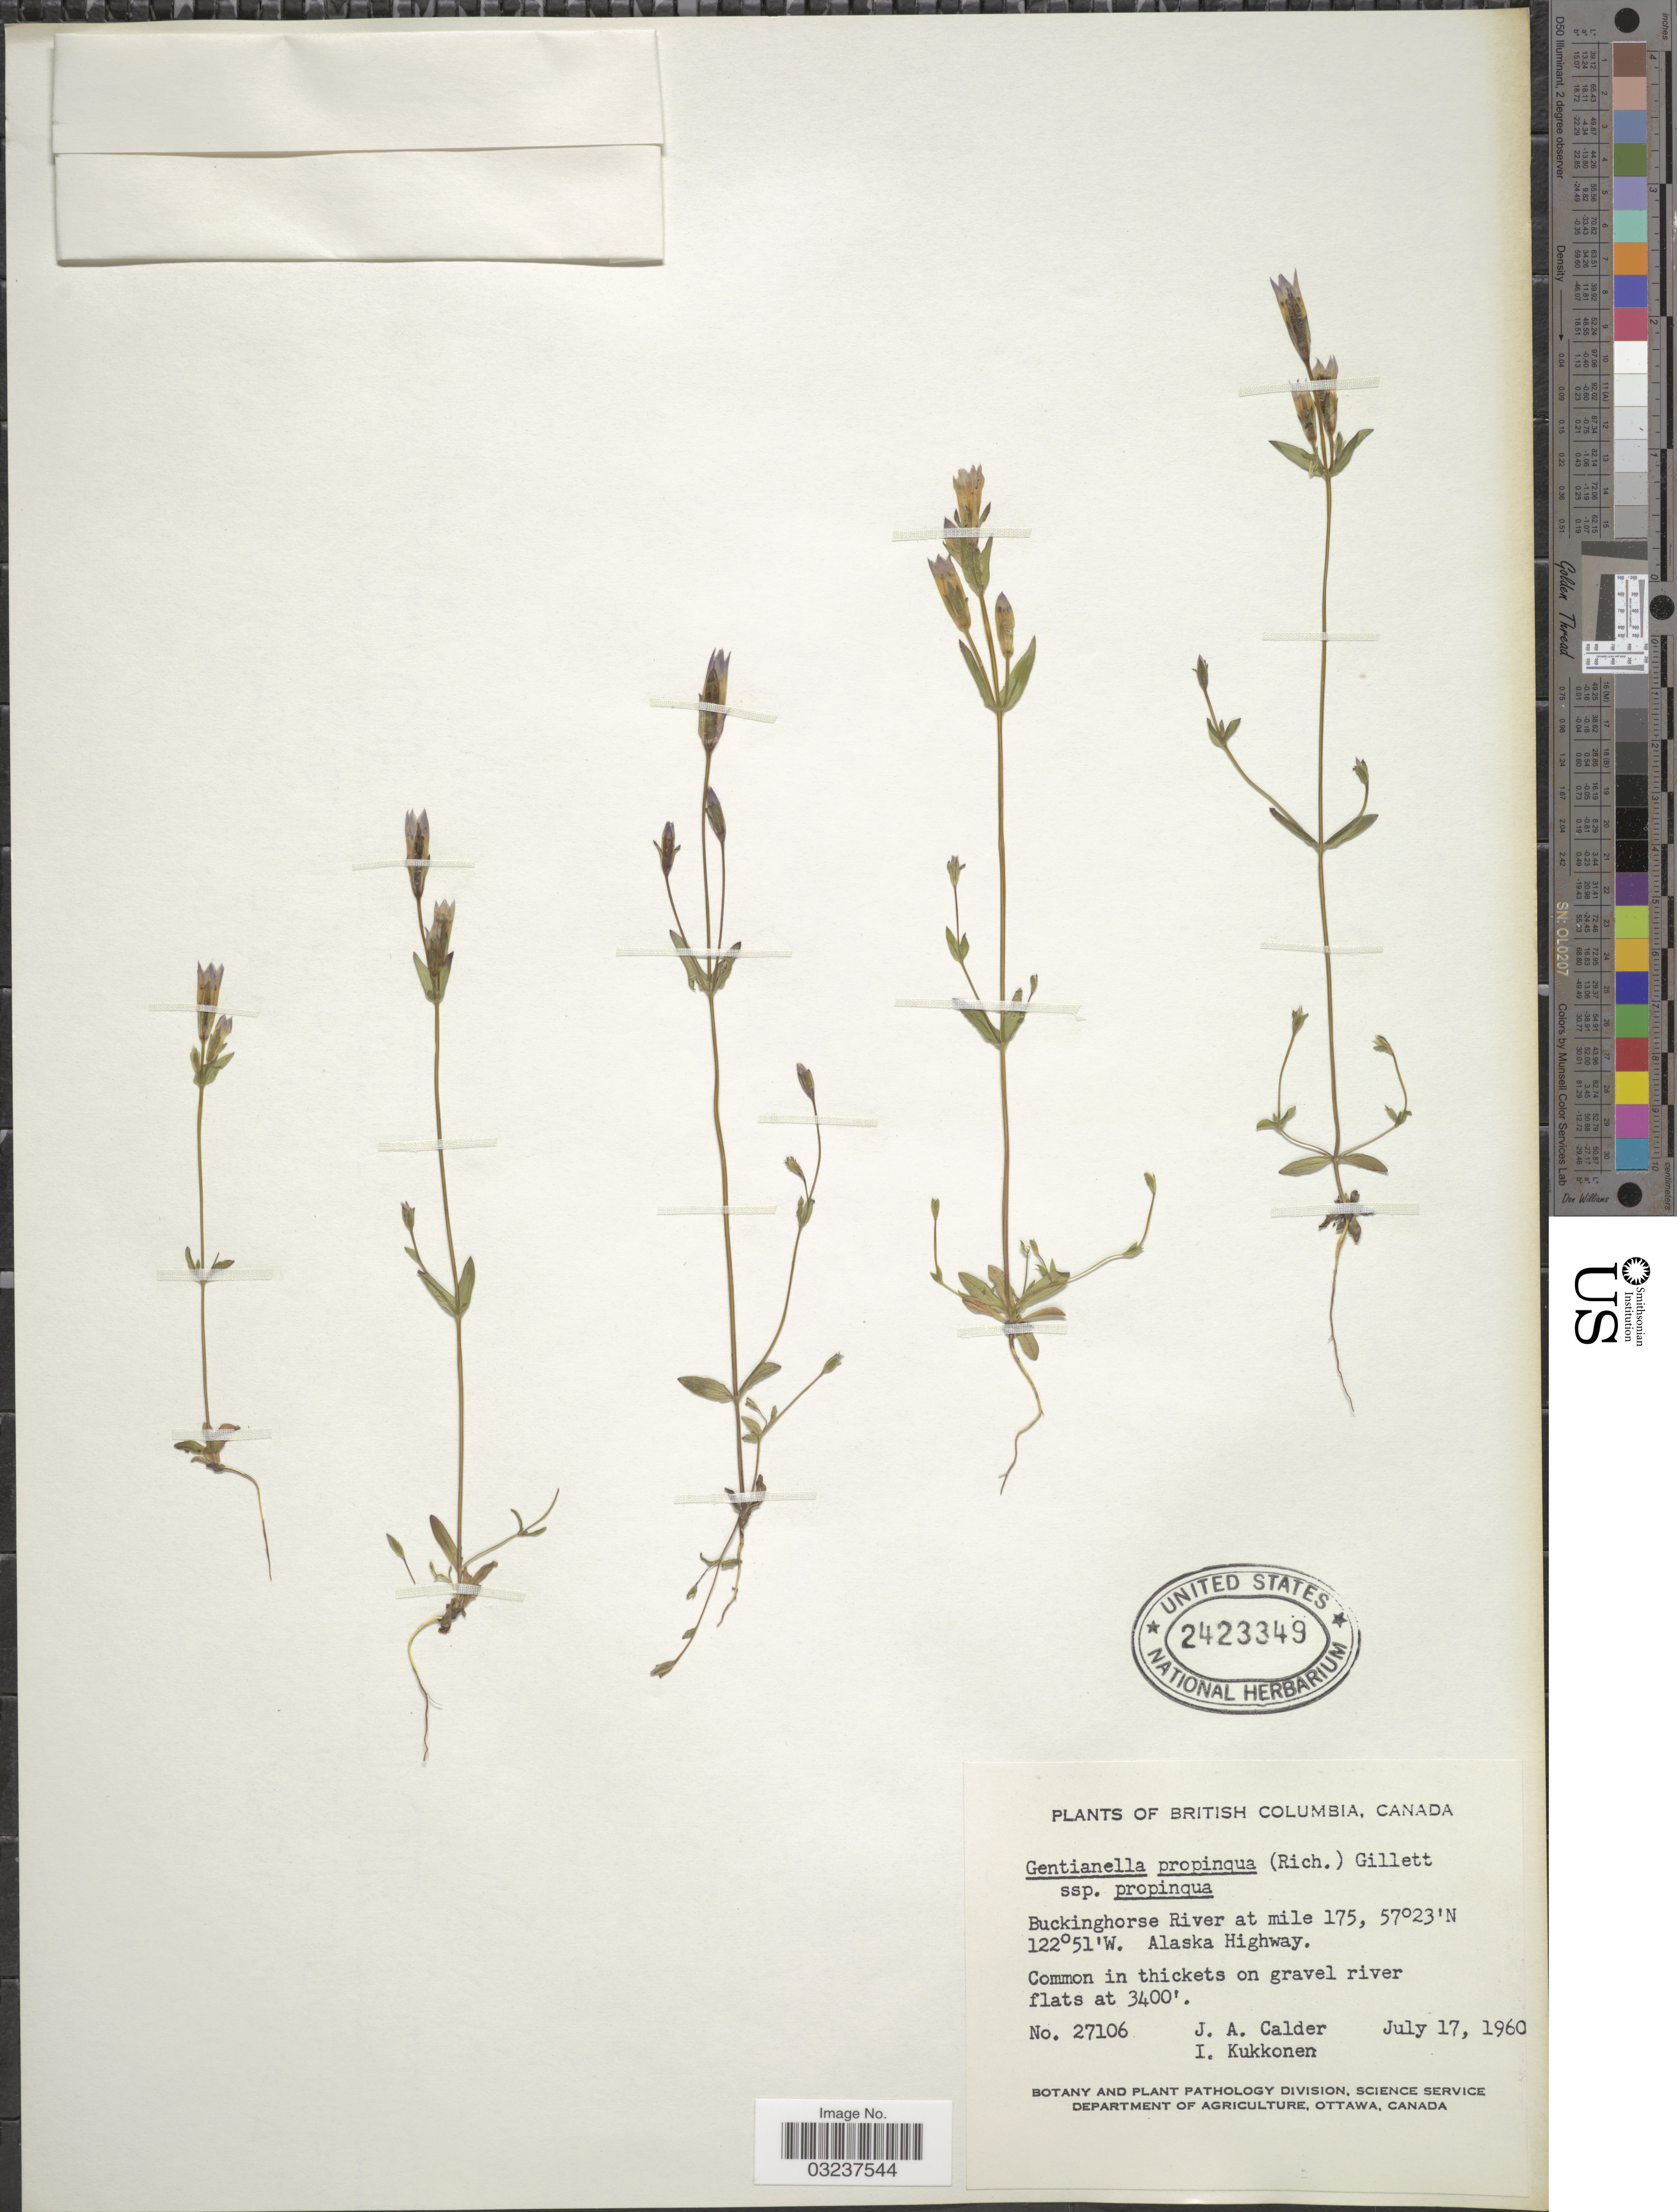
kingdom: Plantae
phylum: Tracheophyta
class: Magnoliopsida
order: Gentianales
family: Gentianaceae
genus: Gentianella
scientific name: Gentianella propinqua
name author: (Richardson) J.M. Gillett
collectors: J. A. Calder & I. Kukkonen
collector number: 27106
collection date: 1960-07-17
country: Canada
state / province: British Columbia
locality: Buckinghorse River at mile 175, Alaska Highway.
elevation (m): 1036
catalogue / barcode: US 2423349